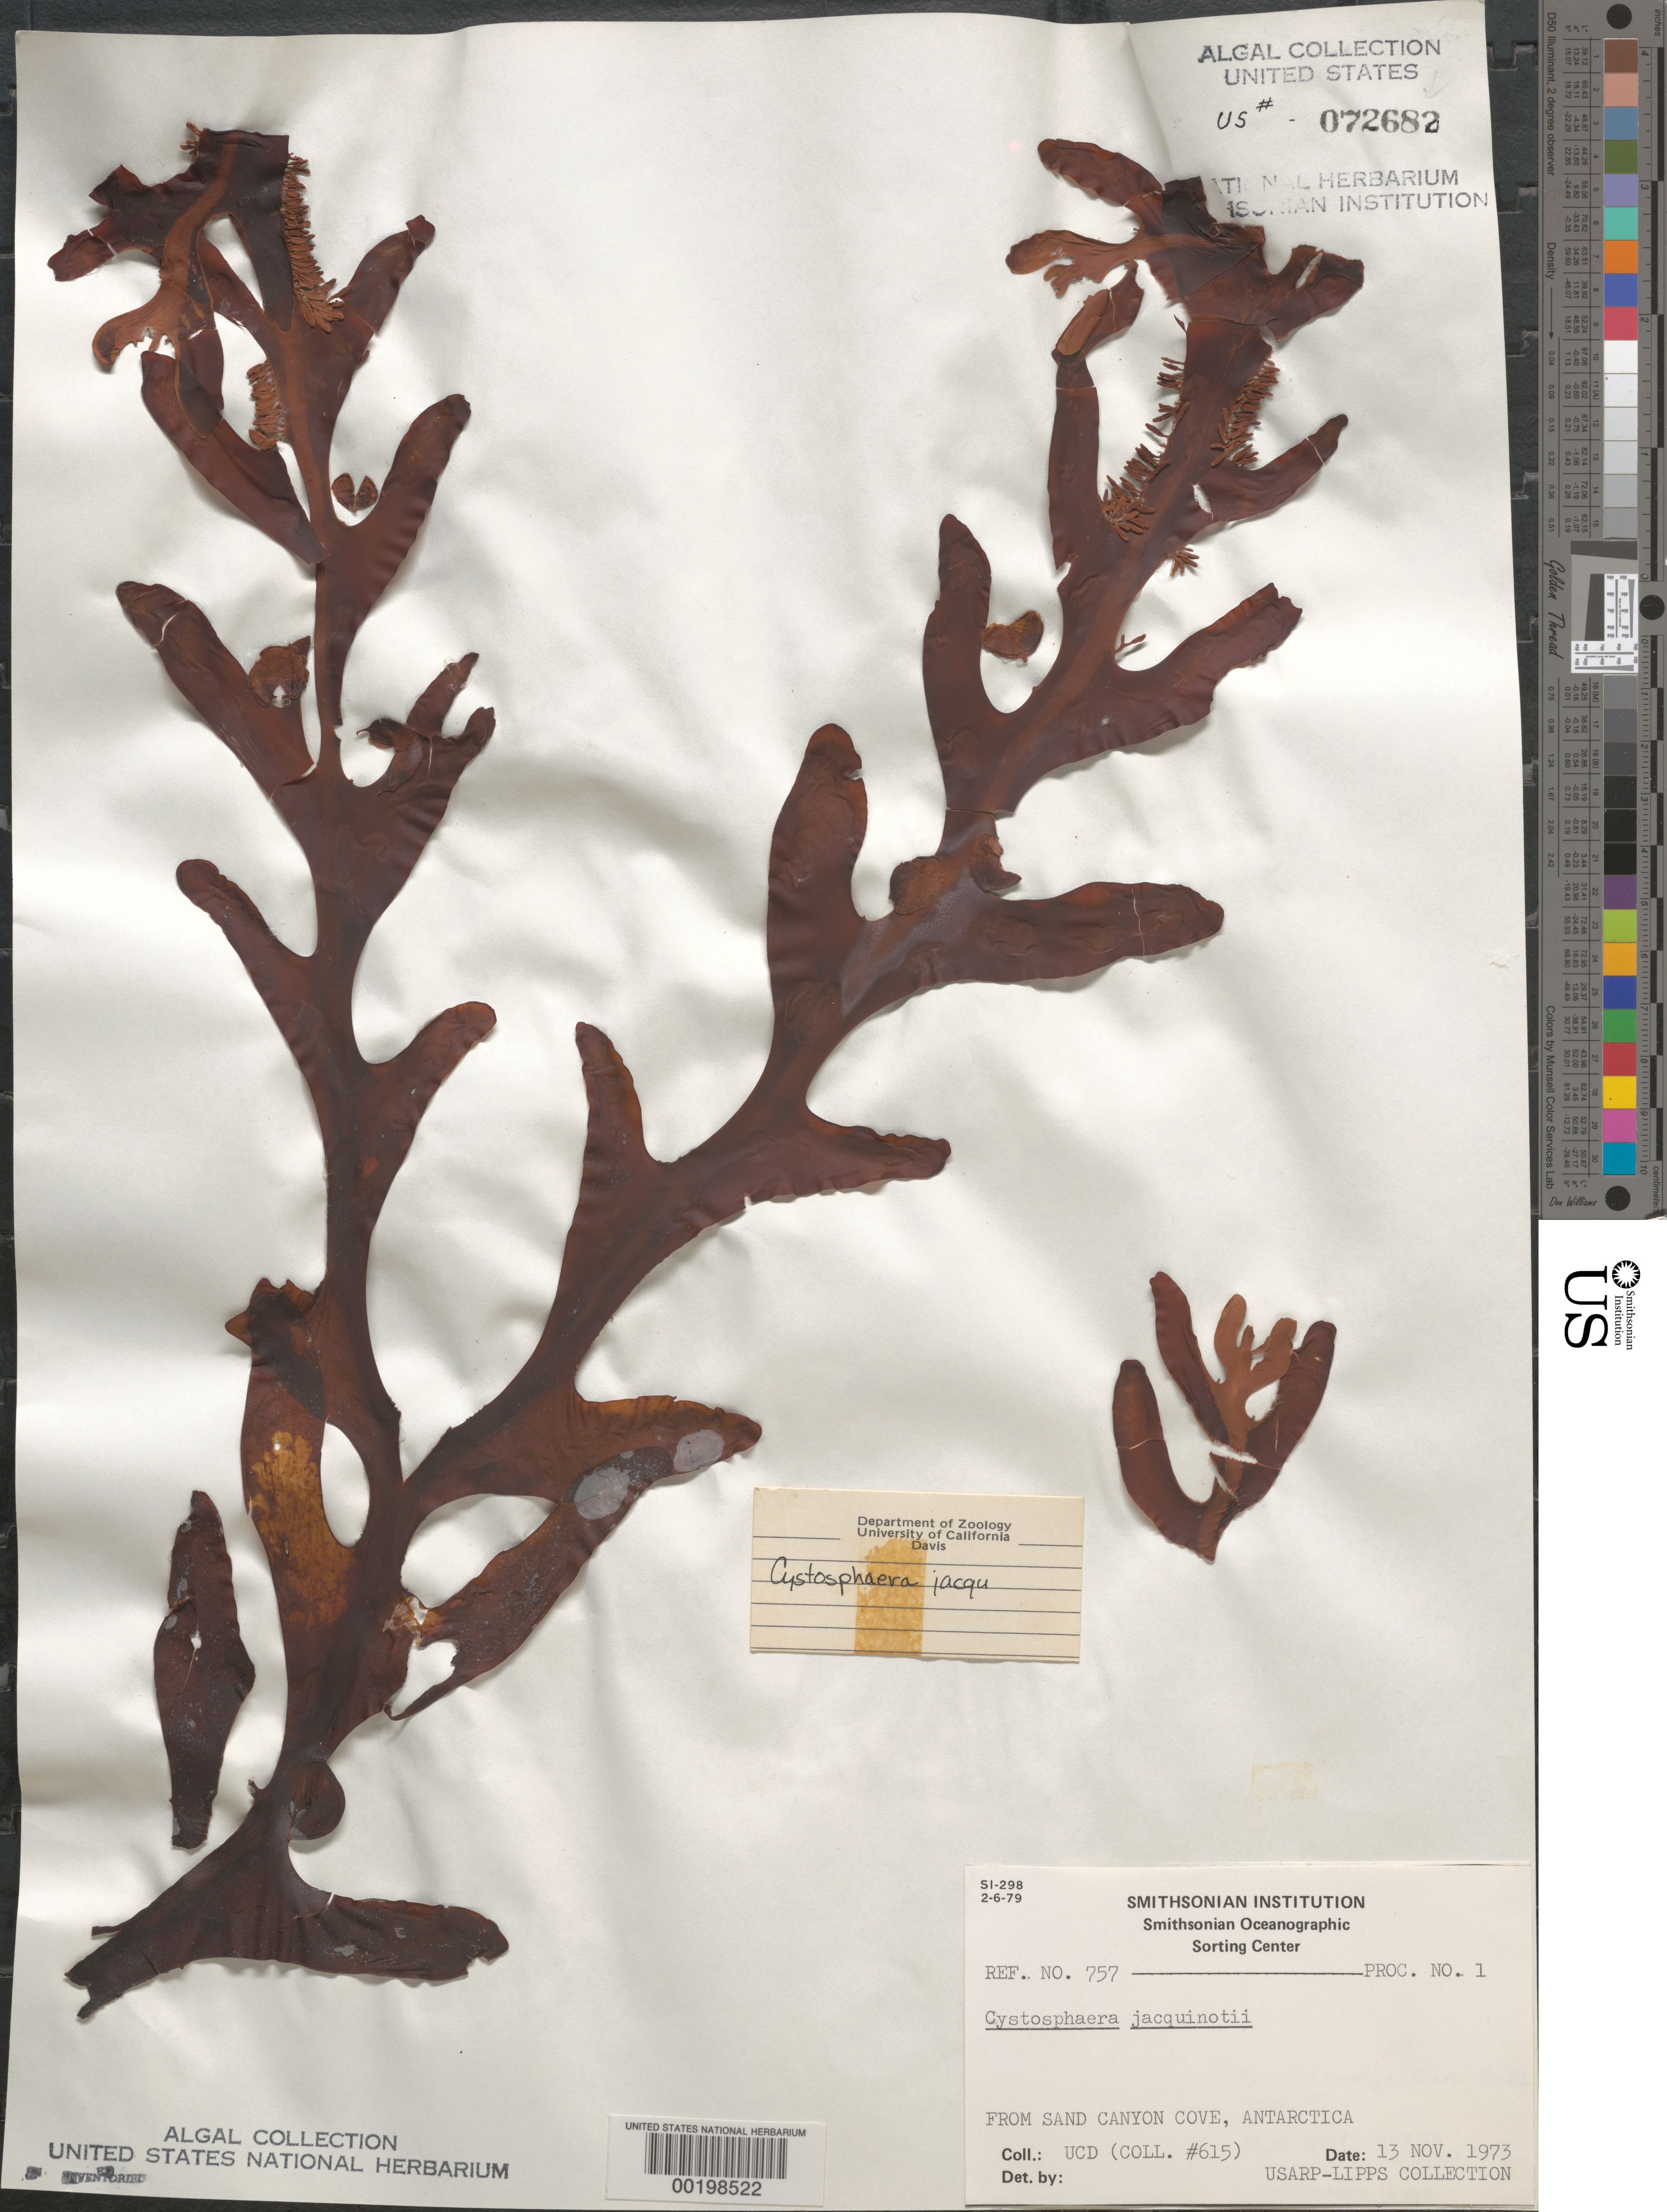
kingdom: Chromista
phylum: Ochrophyta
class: Phaeophyceae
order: Fucales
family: Seirococcaceae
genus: Cystosphaera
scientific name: Cystosphaera jacquinotii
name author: (Montagne) Skottsberg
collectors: University of California - Davis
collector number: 615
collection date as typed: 13 Nov 1973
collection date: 1973-11-13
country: Antarctica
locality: Sand Canyon Cove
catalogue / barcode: US 72682